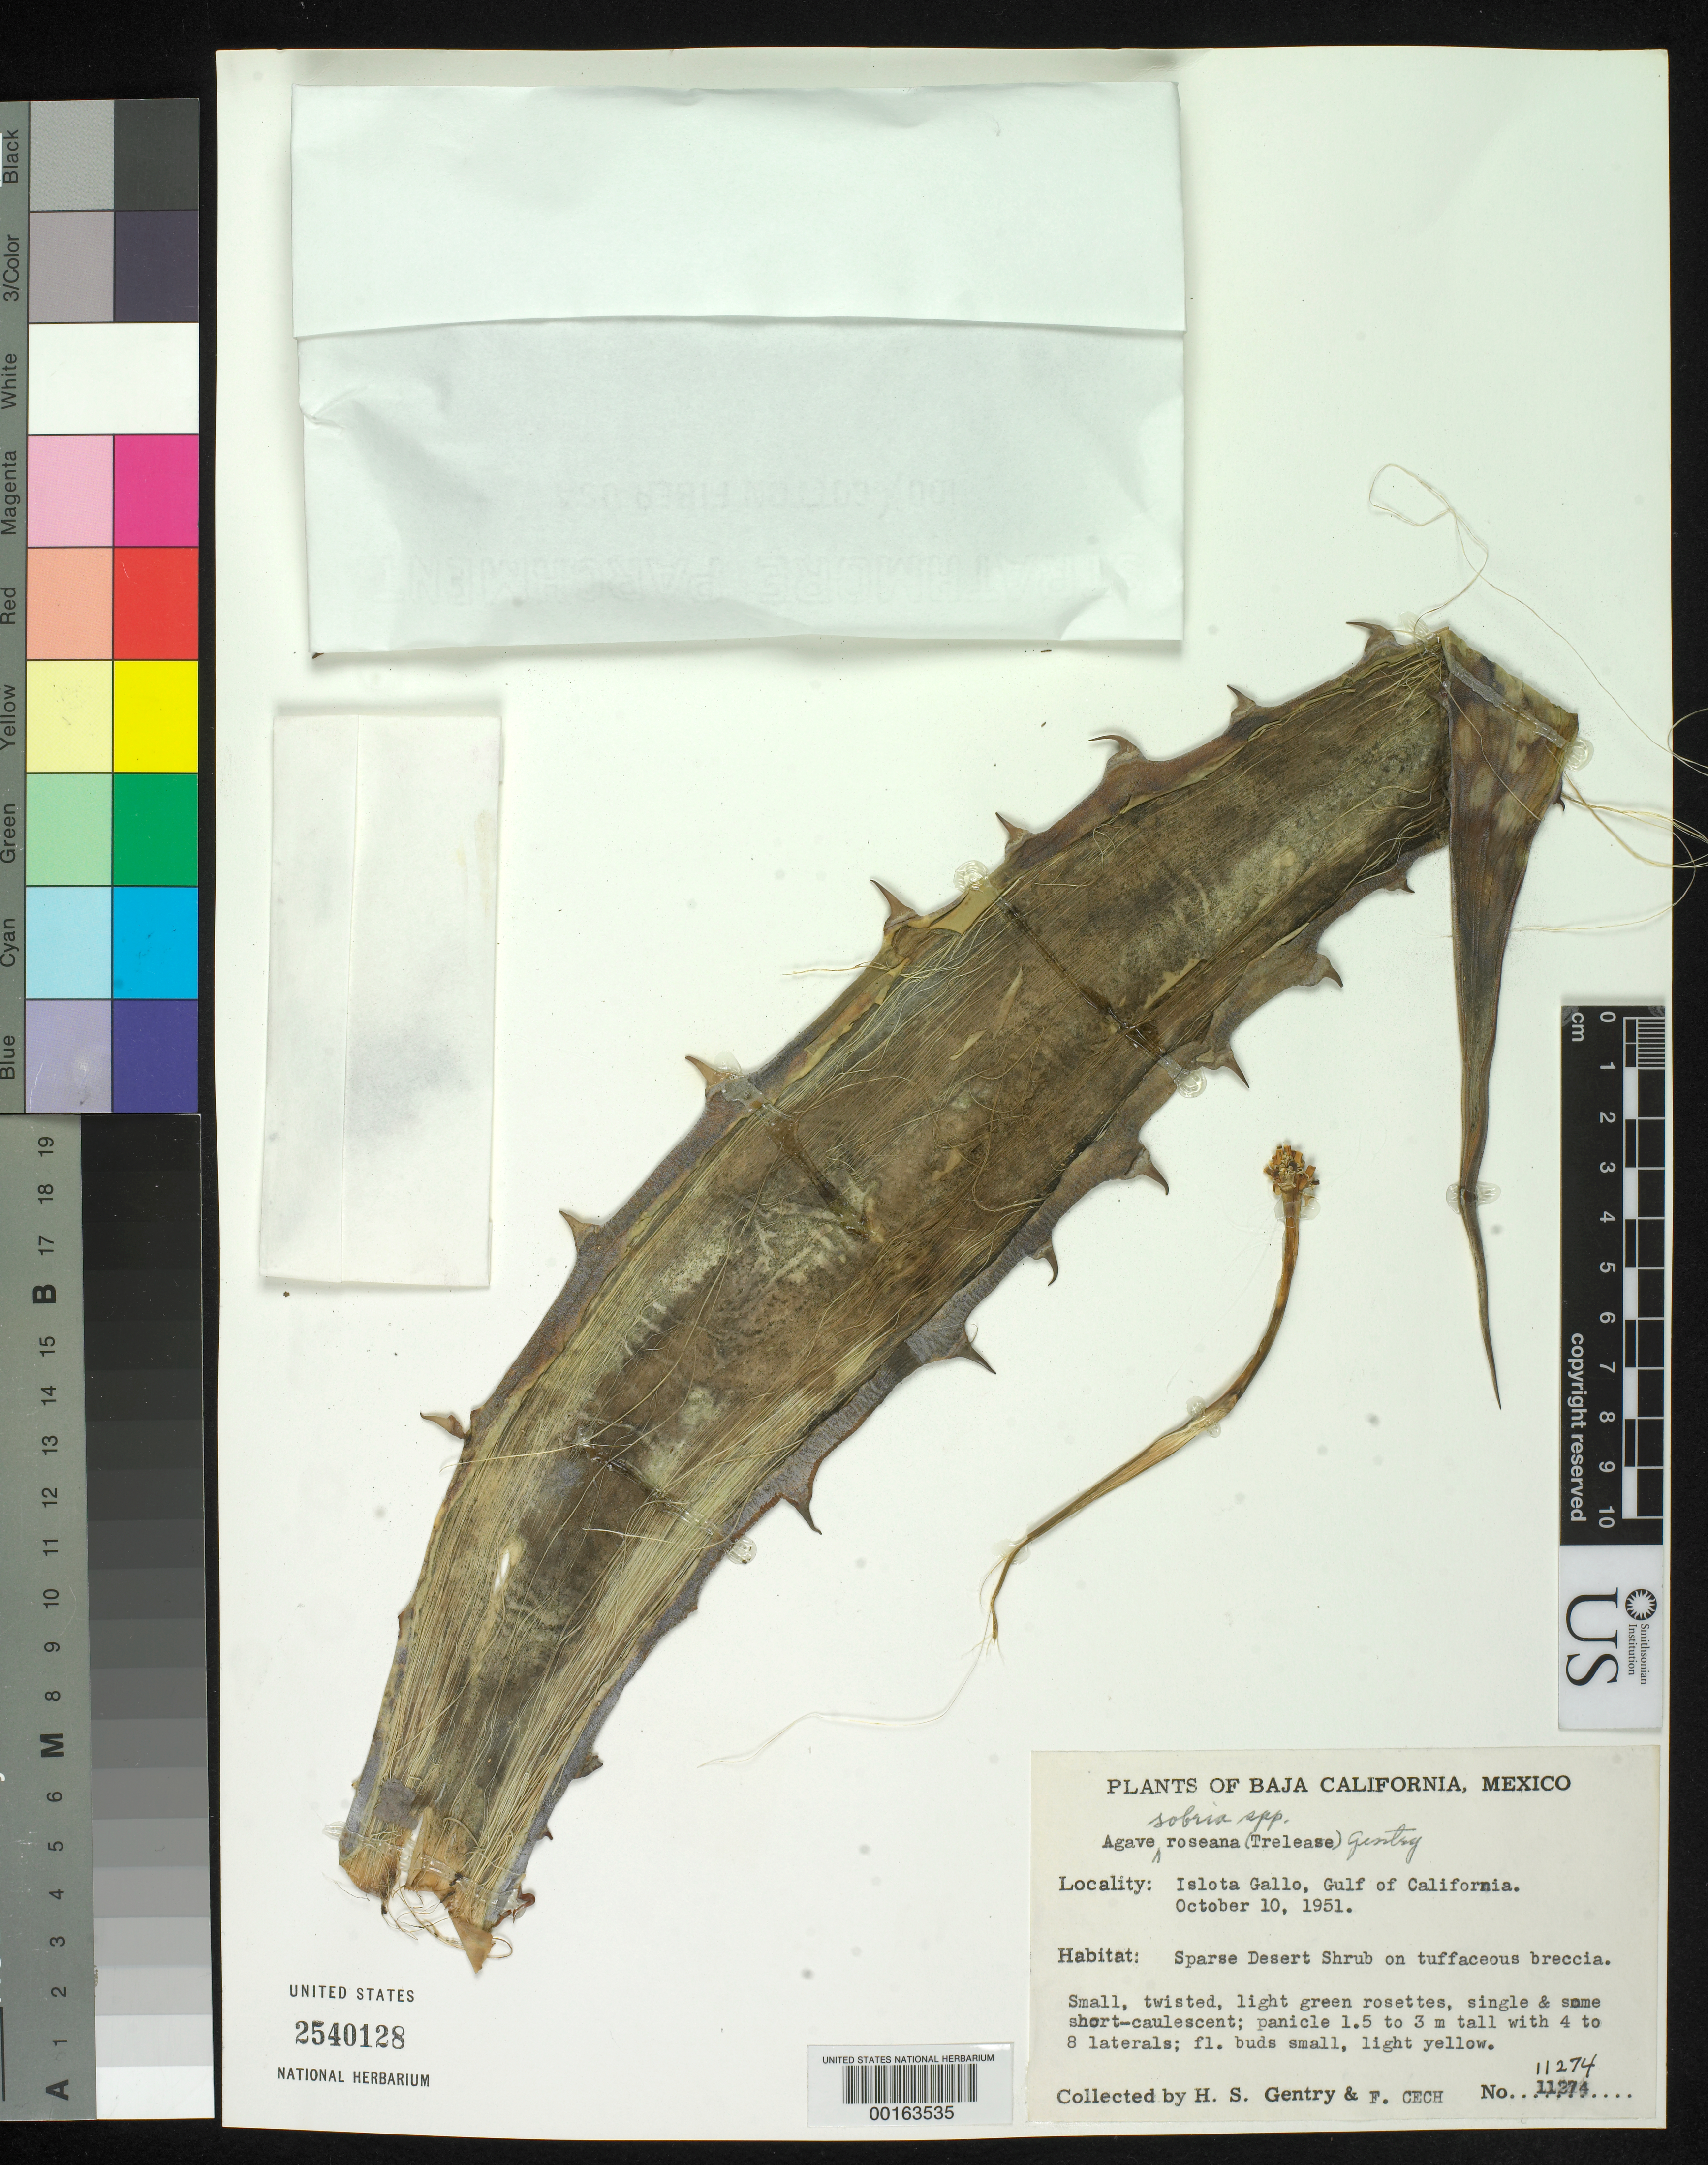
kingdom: Plantae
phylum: Tracheophyta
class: Liliopsida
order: Asparagales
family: Asparagaceae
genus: Agave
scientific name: Agave sobria subsp. roseana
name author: (Trel.) Gentry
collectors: H. S. Gentry & F. Cech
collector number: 11274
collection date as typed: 10 Oct 1951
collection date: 1951-10-10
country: Mexico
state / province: Baja California Sur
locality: Islota Gallo, Gulf of California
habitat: Sparse desert shrub on tuffaceous breccia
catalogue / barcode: US 2540128